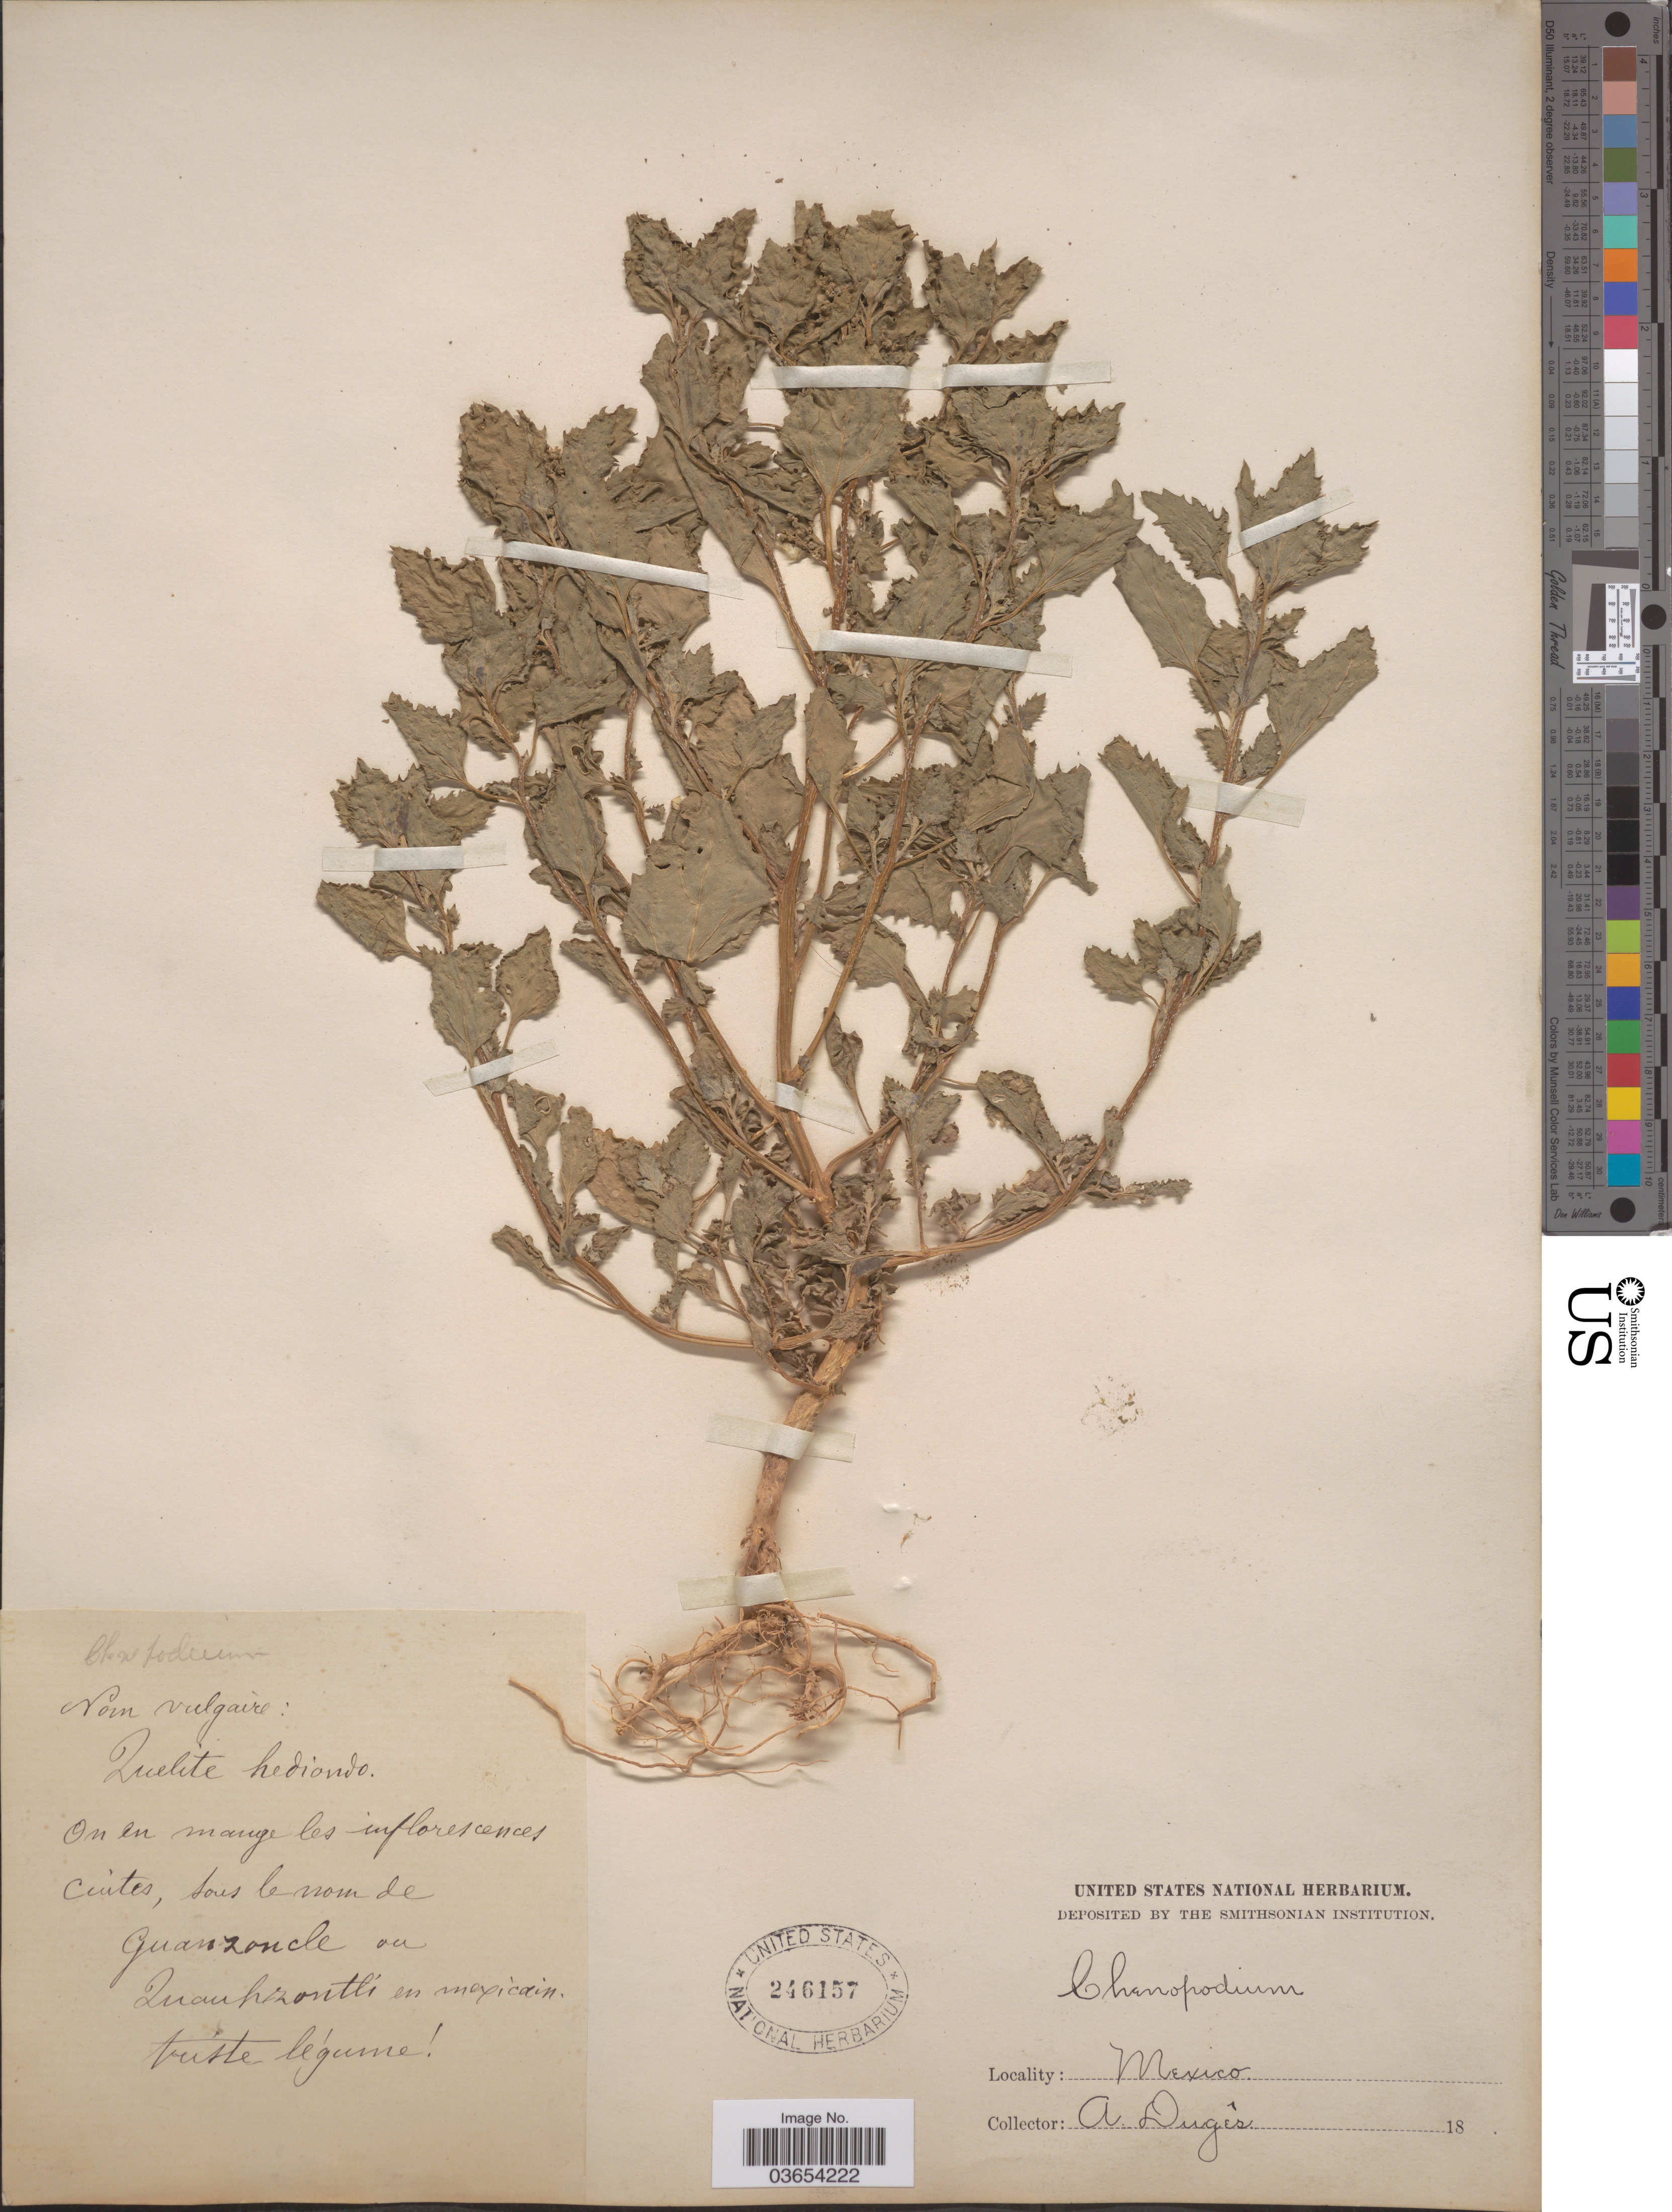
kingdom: Plantae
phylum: Tracheophyta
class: Magnoliopsida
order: Caryophyllales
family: Amaranthaceae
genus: Chenopodium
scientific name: Chenopodium murale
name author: L.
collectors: A. Duges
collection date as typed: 18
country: Mexico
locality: Quanhizontli [interpreted].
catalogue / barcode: US 246157